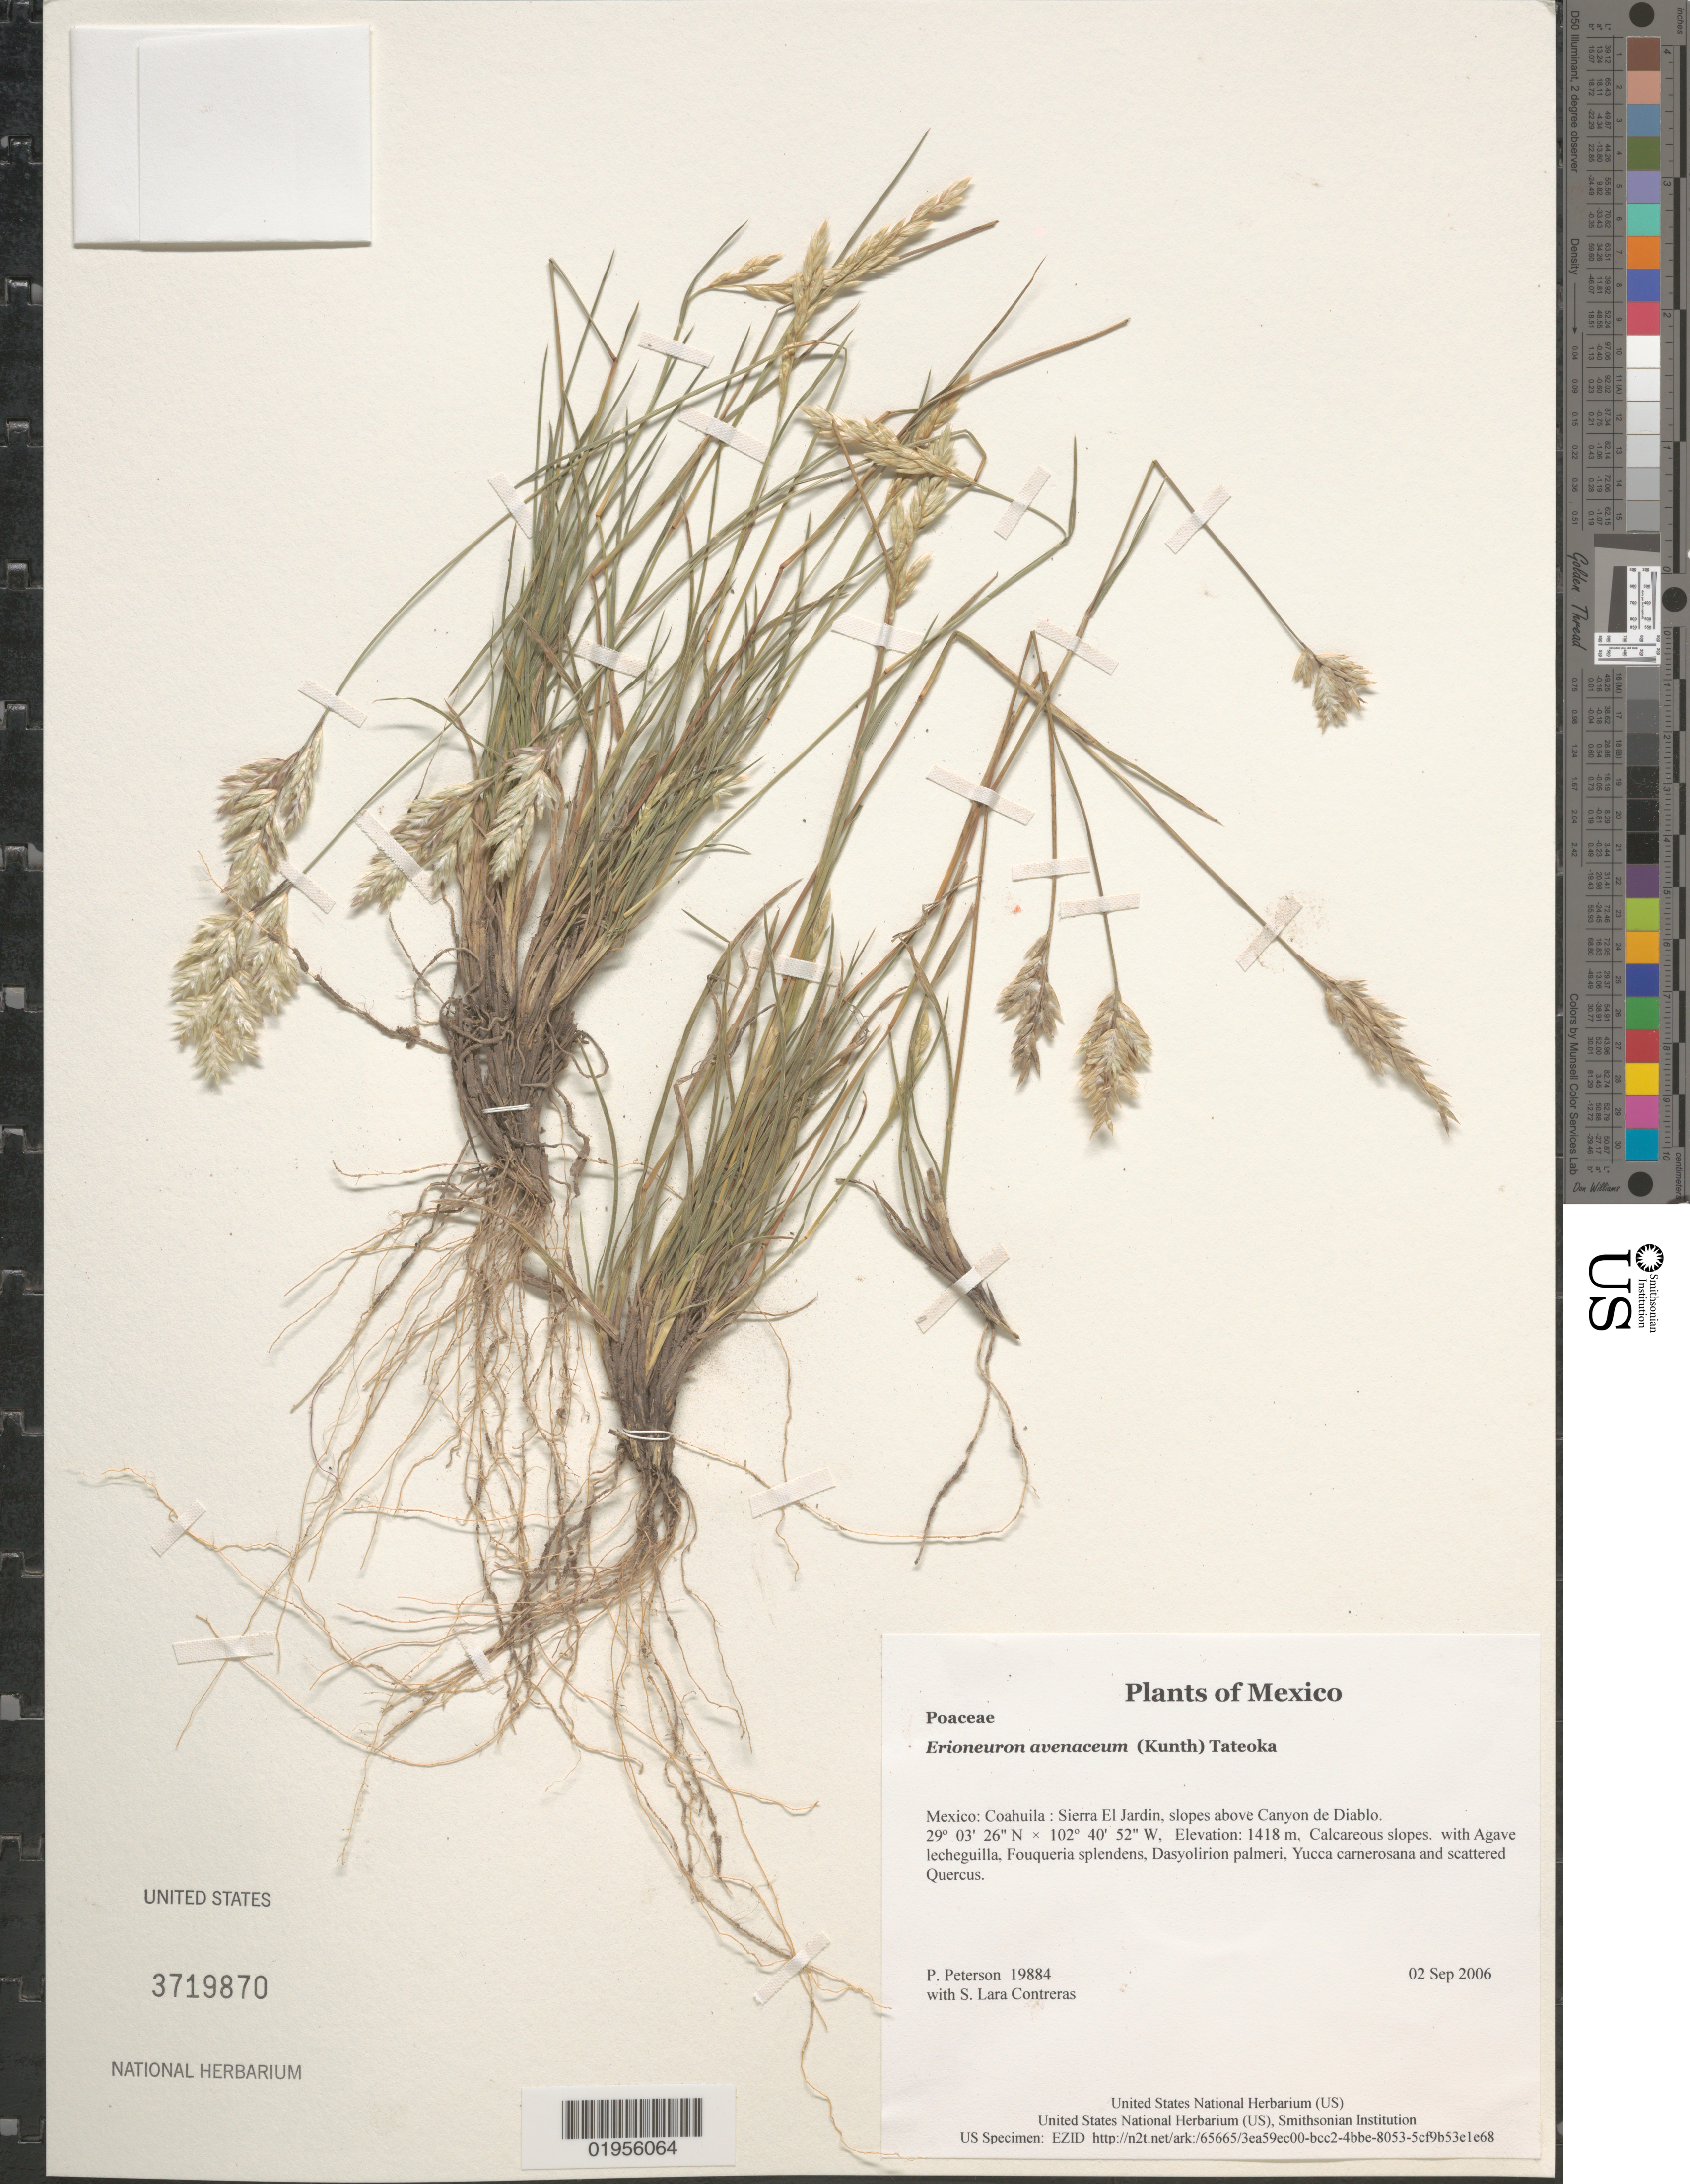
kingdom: Plantae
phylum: Tracheophyta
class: Liliopsida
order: Poales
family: Poaceae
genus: Erioneuron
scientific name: Erioneuron avenaceum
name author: (Kunth) Tateoka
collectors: P. M. Peterson & S. Lara Contreras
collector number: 19884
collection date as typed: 02 Sep 2006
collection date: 2006-09-02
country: Mexico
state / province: Coahuila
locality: Sierra El Jardin, slopes above Canyon de Diablo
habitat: Calcareous slopes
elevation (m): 1418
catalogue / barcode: US 3719870